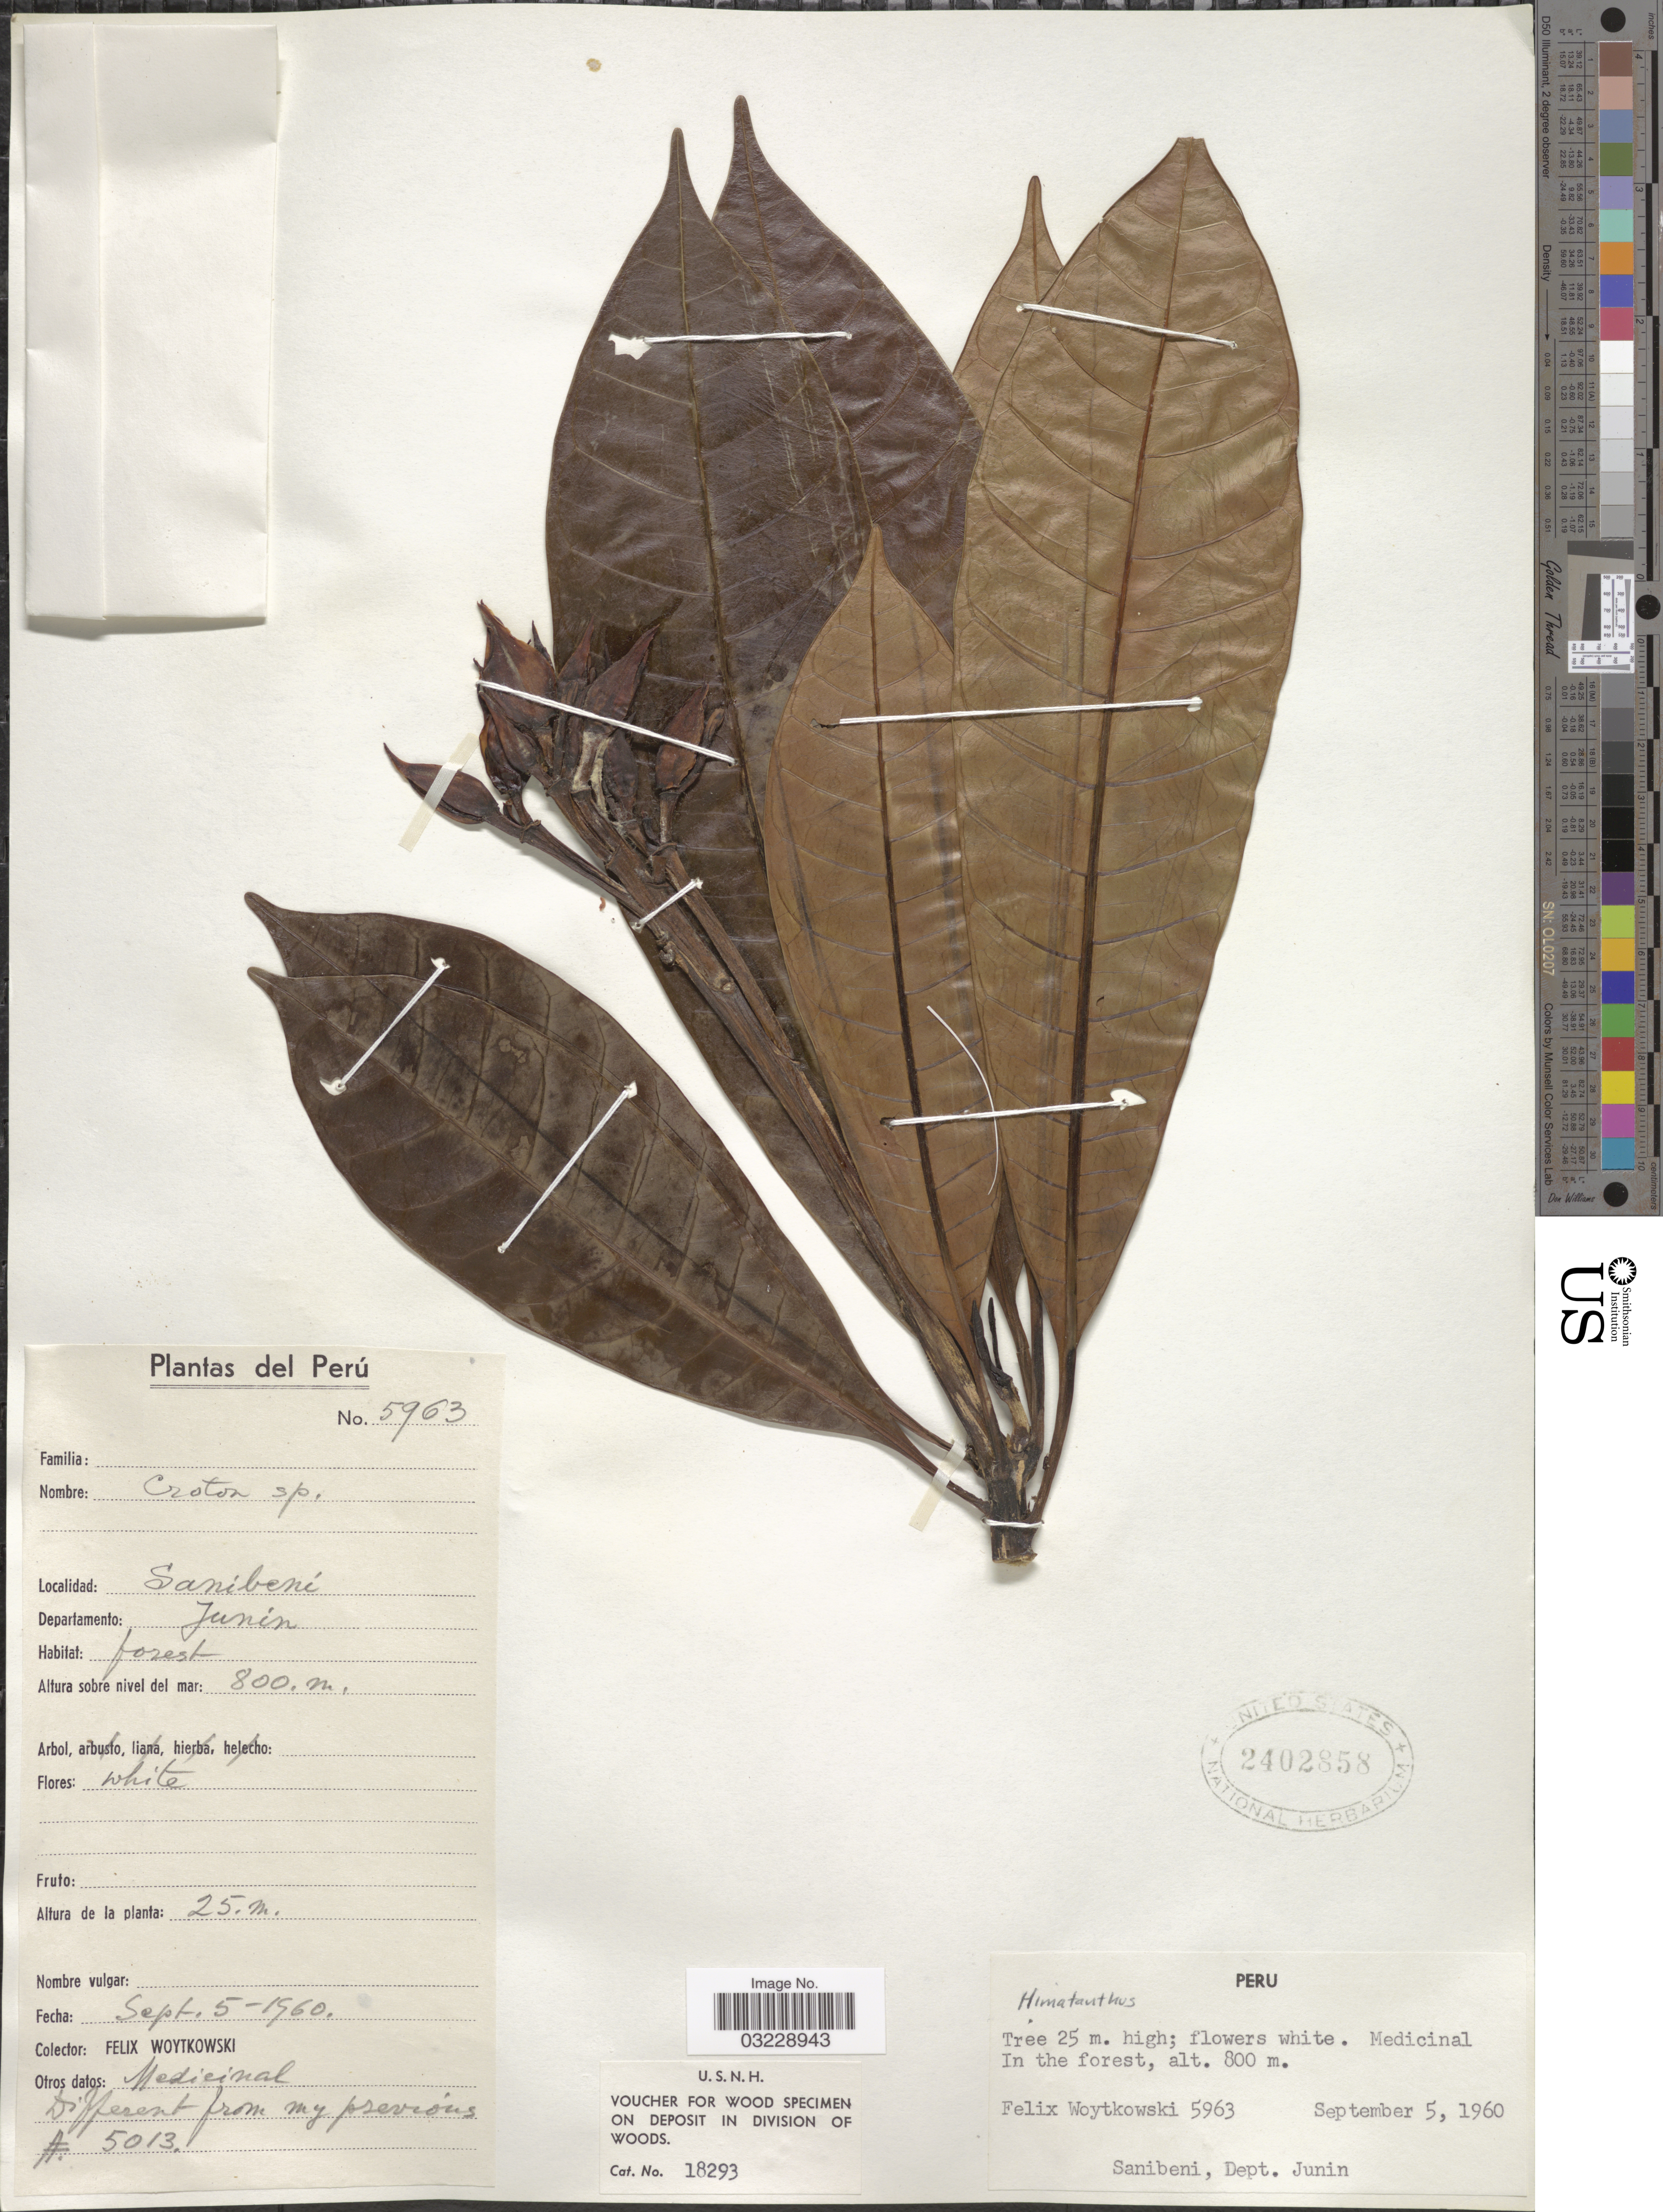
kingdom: Plantae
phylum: Tracheophyta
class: Magnoliopsida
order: Gentianales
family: Apocynaceae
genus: Himatanthus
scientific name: Himatanthus sp.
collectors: F. Woytkowski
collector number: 5963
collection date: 1960-09-05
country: Peru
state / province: Junín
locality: Sanibeni. Departament: Junin.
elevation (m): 800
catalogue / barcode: US 2402858